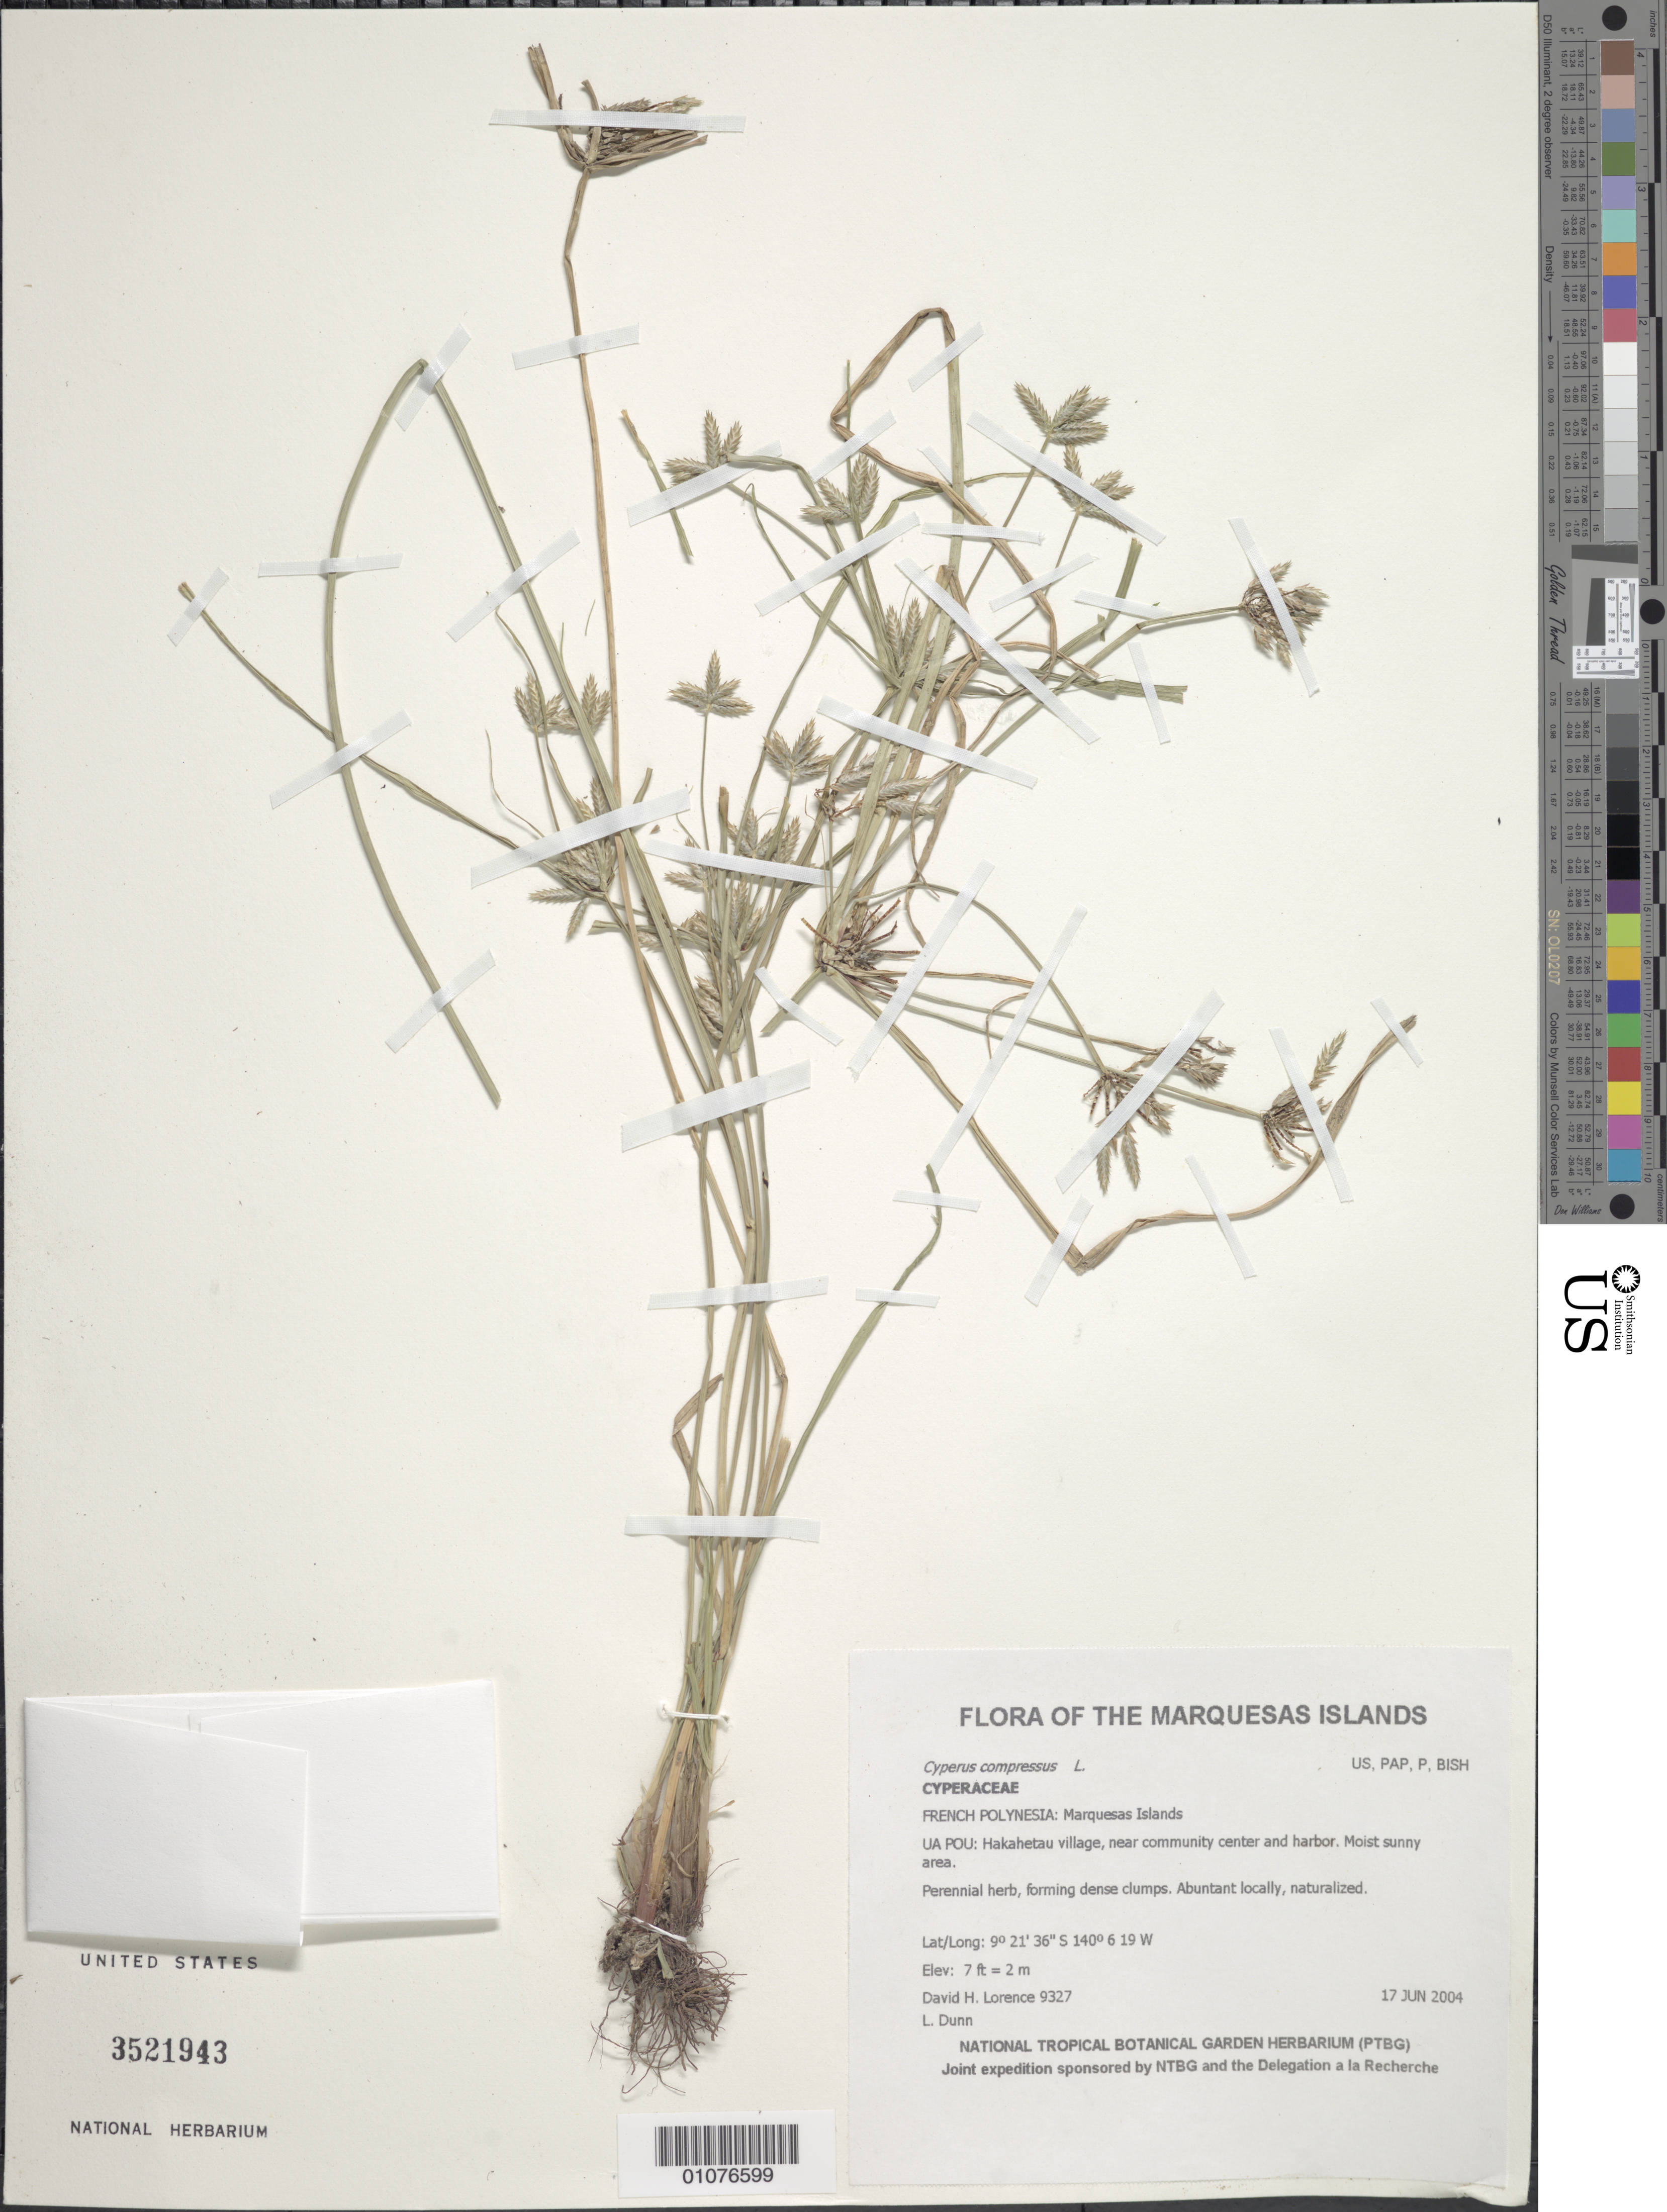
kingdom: Plantae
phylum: Tracheophyta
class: Liliopsida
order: Poales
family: Cyperaceae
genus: Cyperus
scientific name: Cyperus compressus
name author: L.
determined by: Lorence, David H., (PTBG), National Tropical Botanical Garden (UNITED STATES)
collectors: D. Lorence & L. Dunn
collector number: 9327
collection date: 2004-06-17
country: French Polynesia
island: Ua Pou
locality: Hakahetau village, near community center and harbor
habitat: Moist sunny area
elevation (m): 2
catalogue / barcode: US 3521943